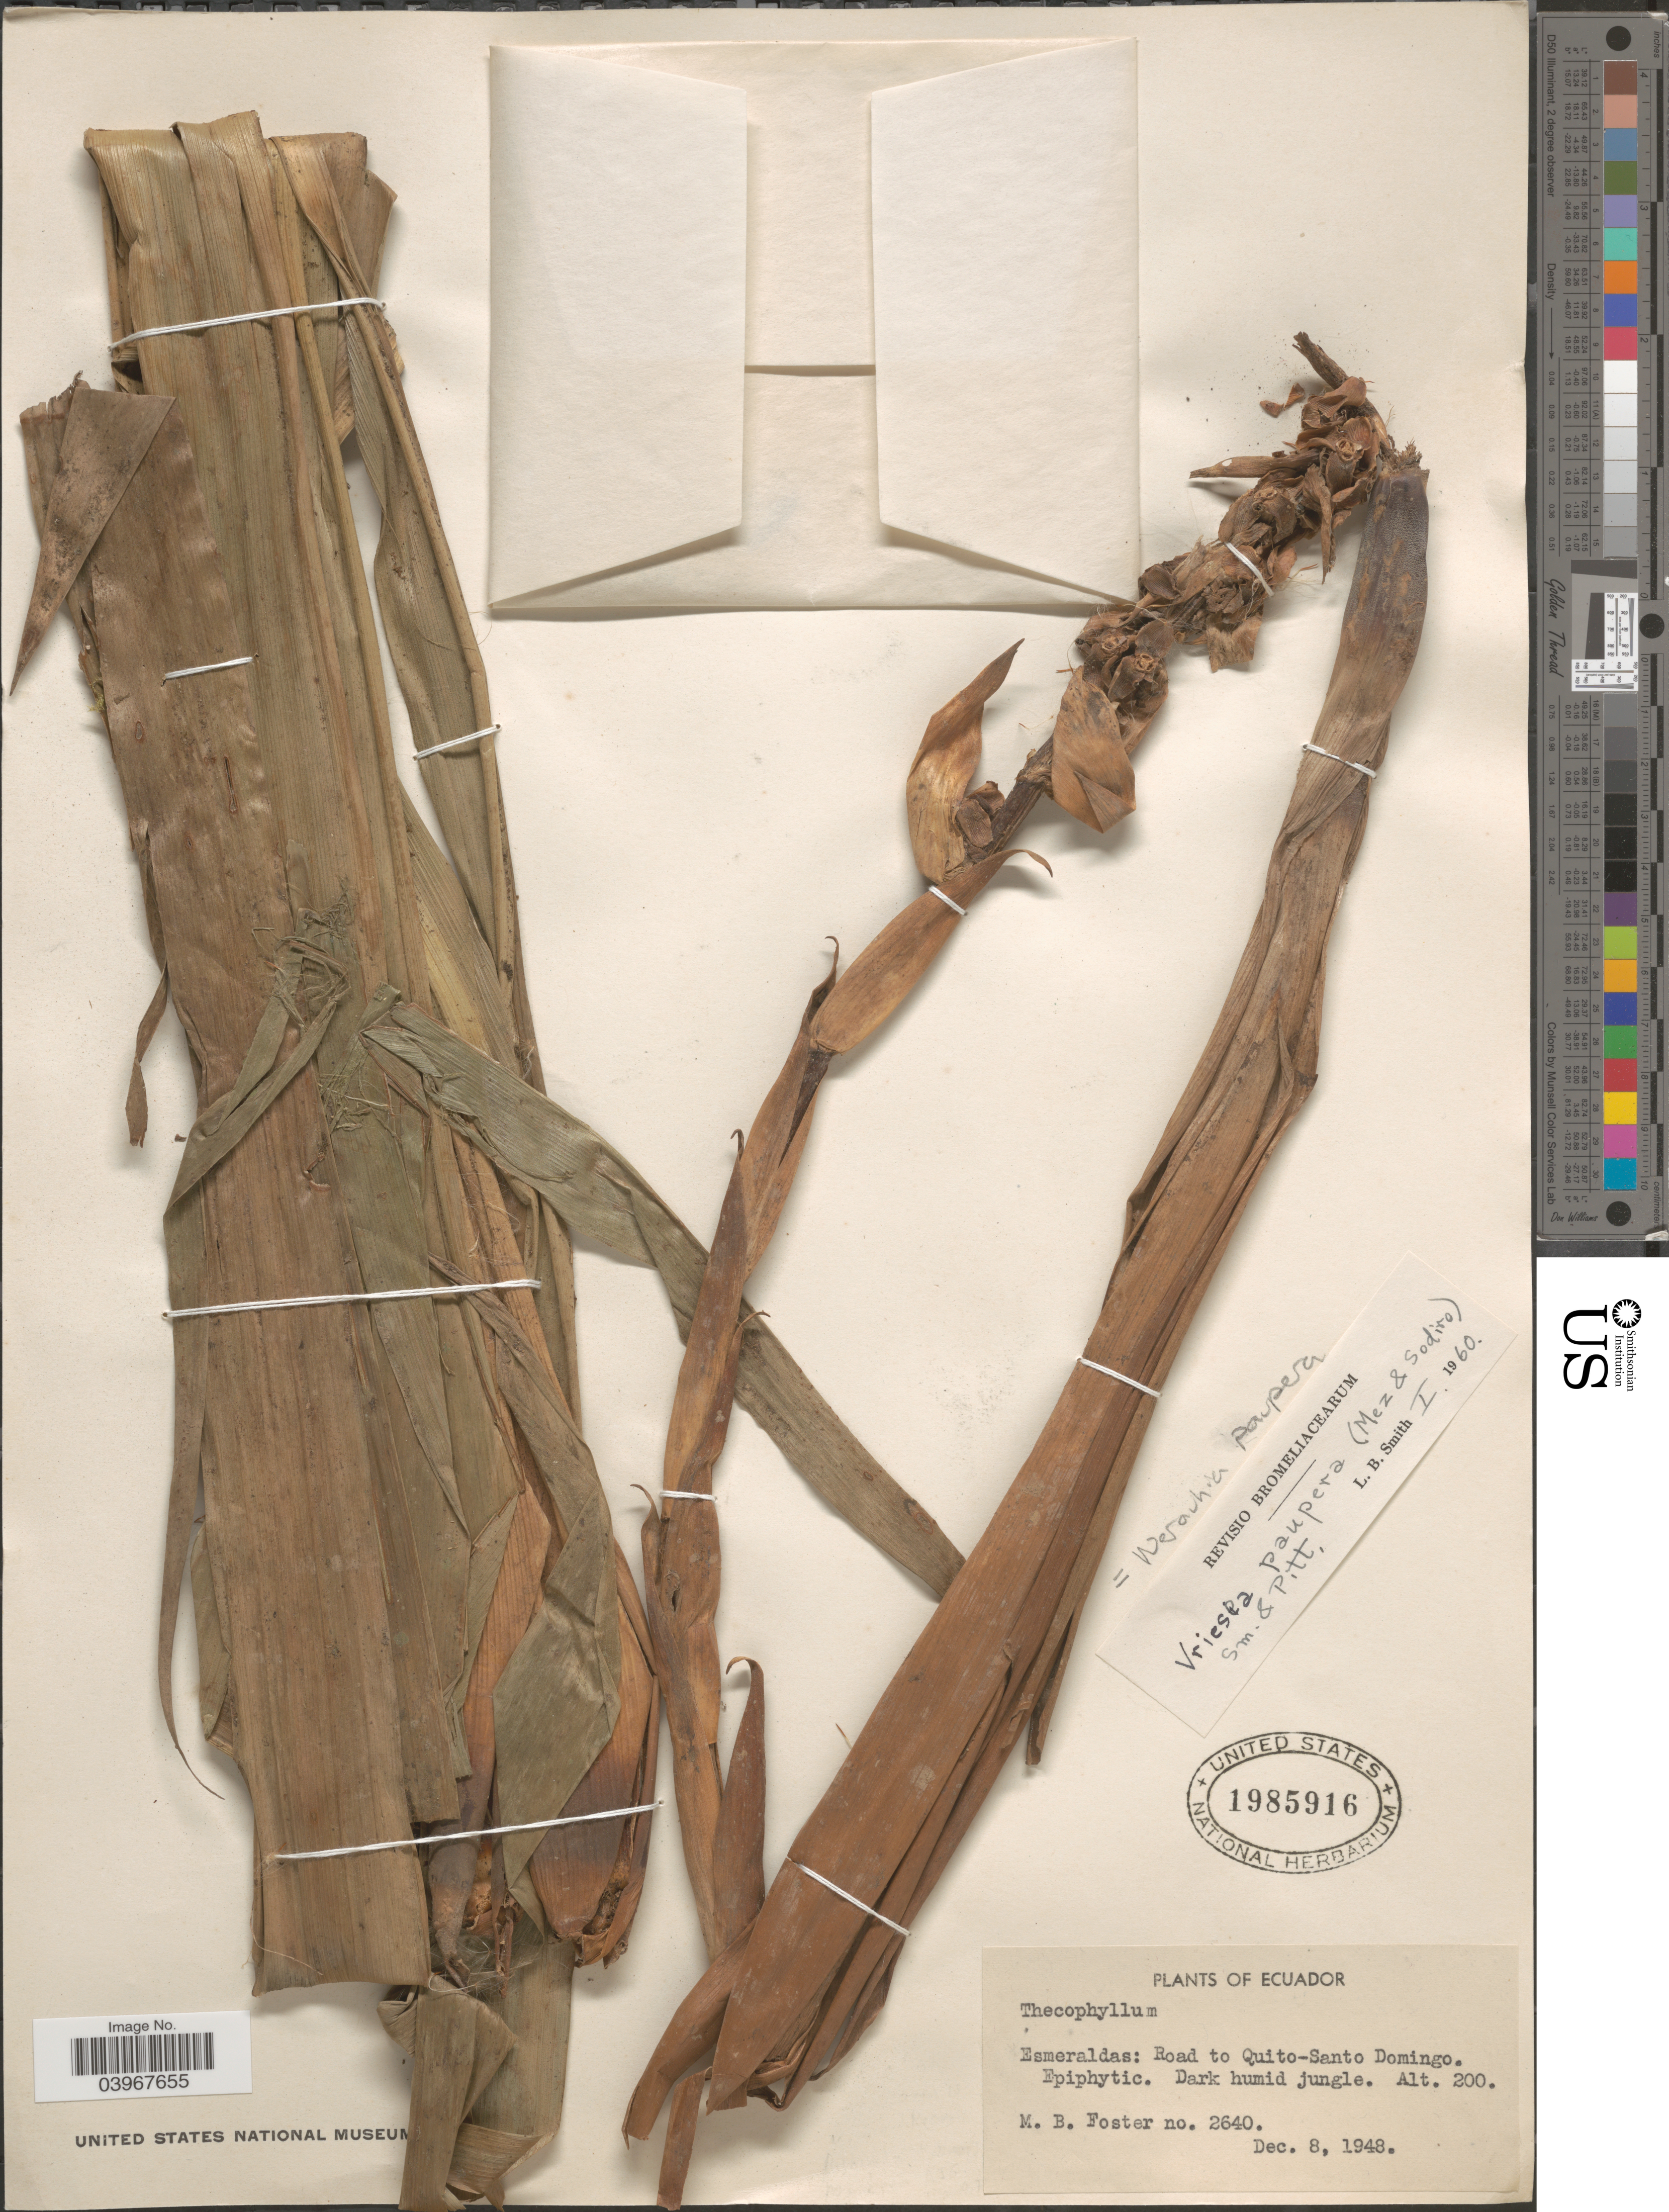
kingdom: Plantae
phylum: Tracheophyta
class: Liliopsida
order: Poales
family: Bromeliaceae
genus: Werauhia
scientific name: Werauhia paupera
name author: (Mez & Sodiro) J.R. Grant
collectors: M. B. Foster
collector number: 2640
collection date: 1948-12-08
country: Ecuador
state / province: Esmeraldas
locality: Road to Quito-Santo Domingo.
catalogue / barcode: US 1985916